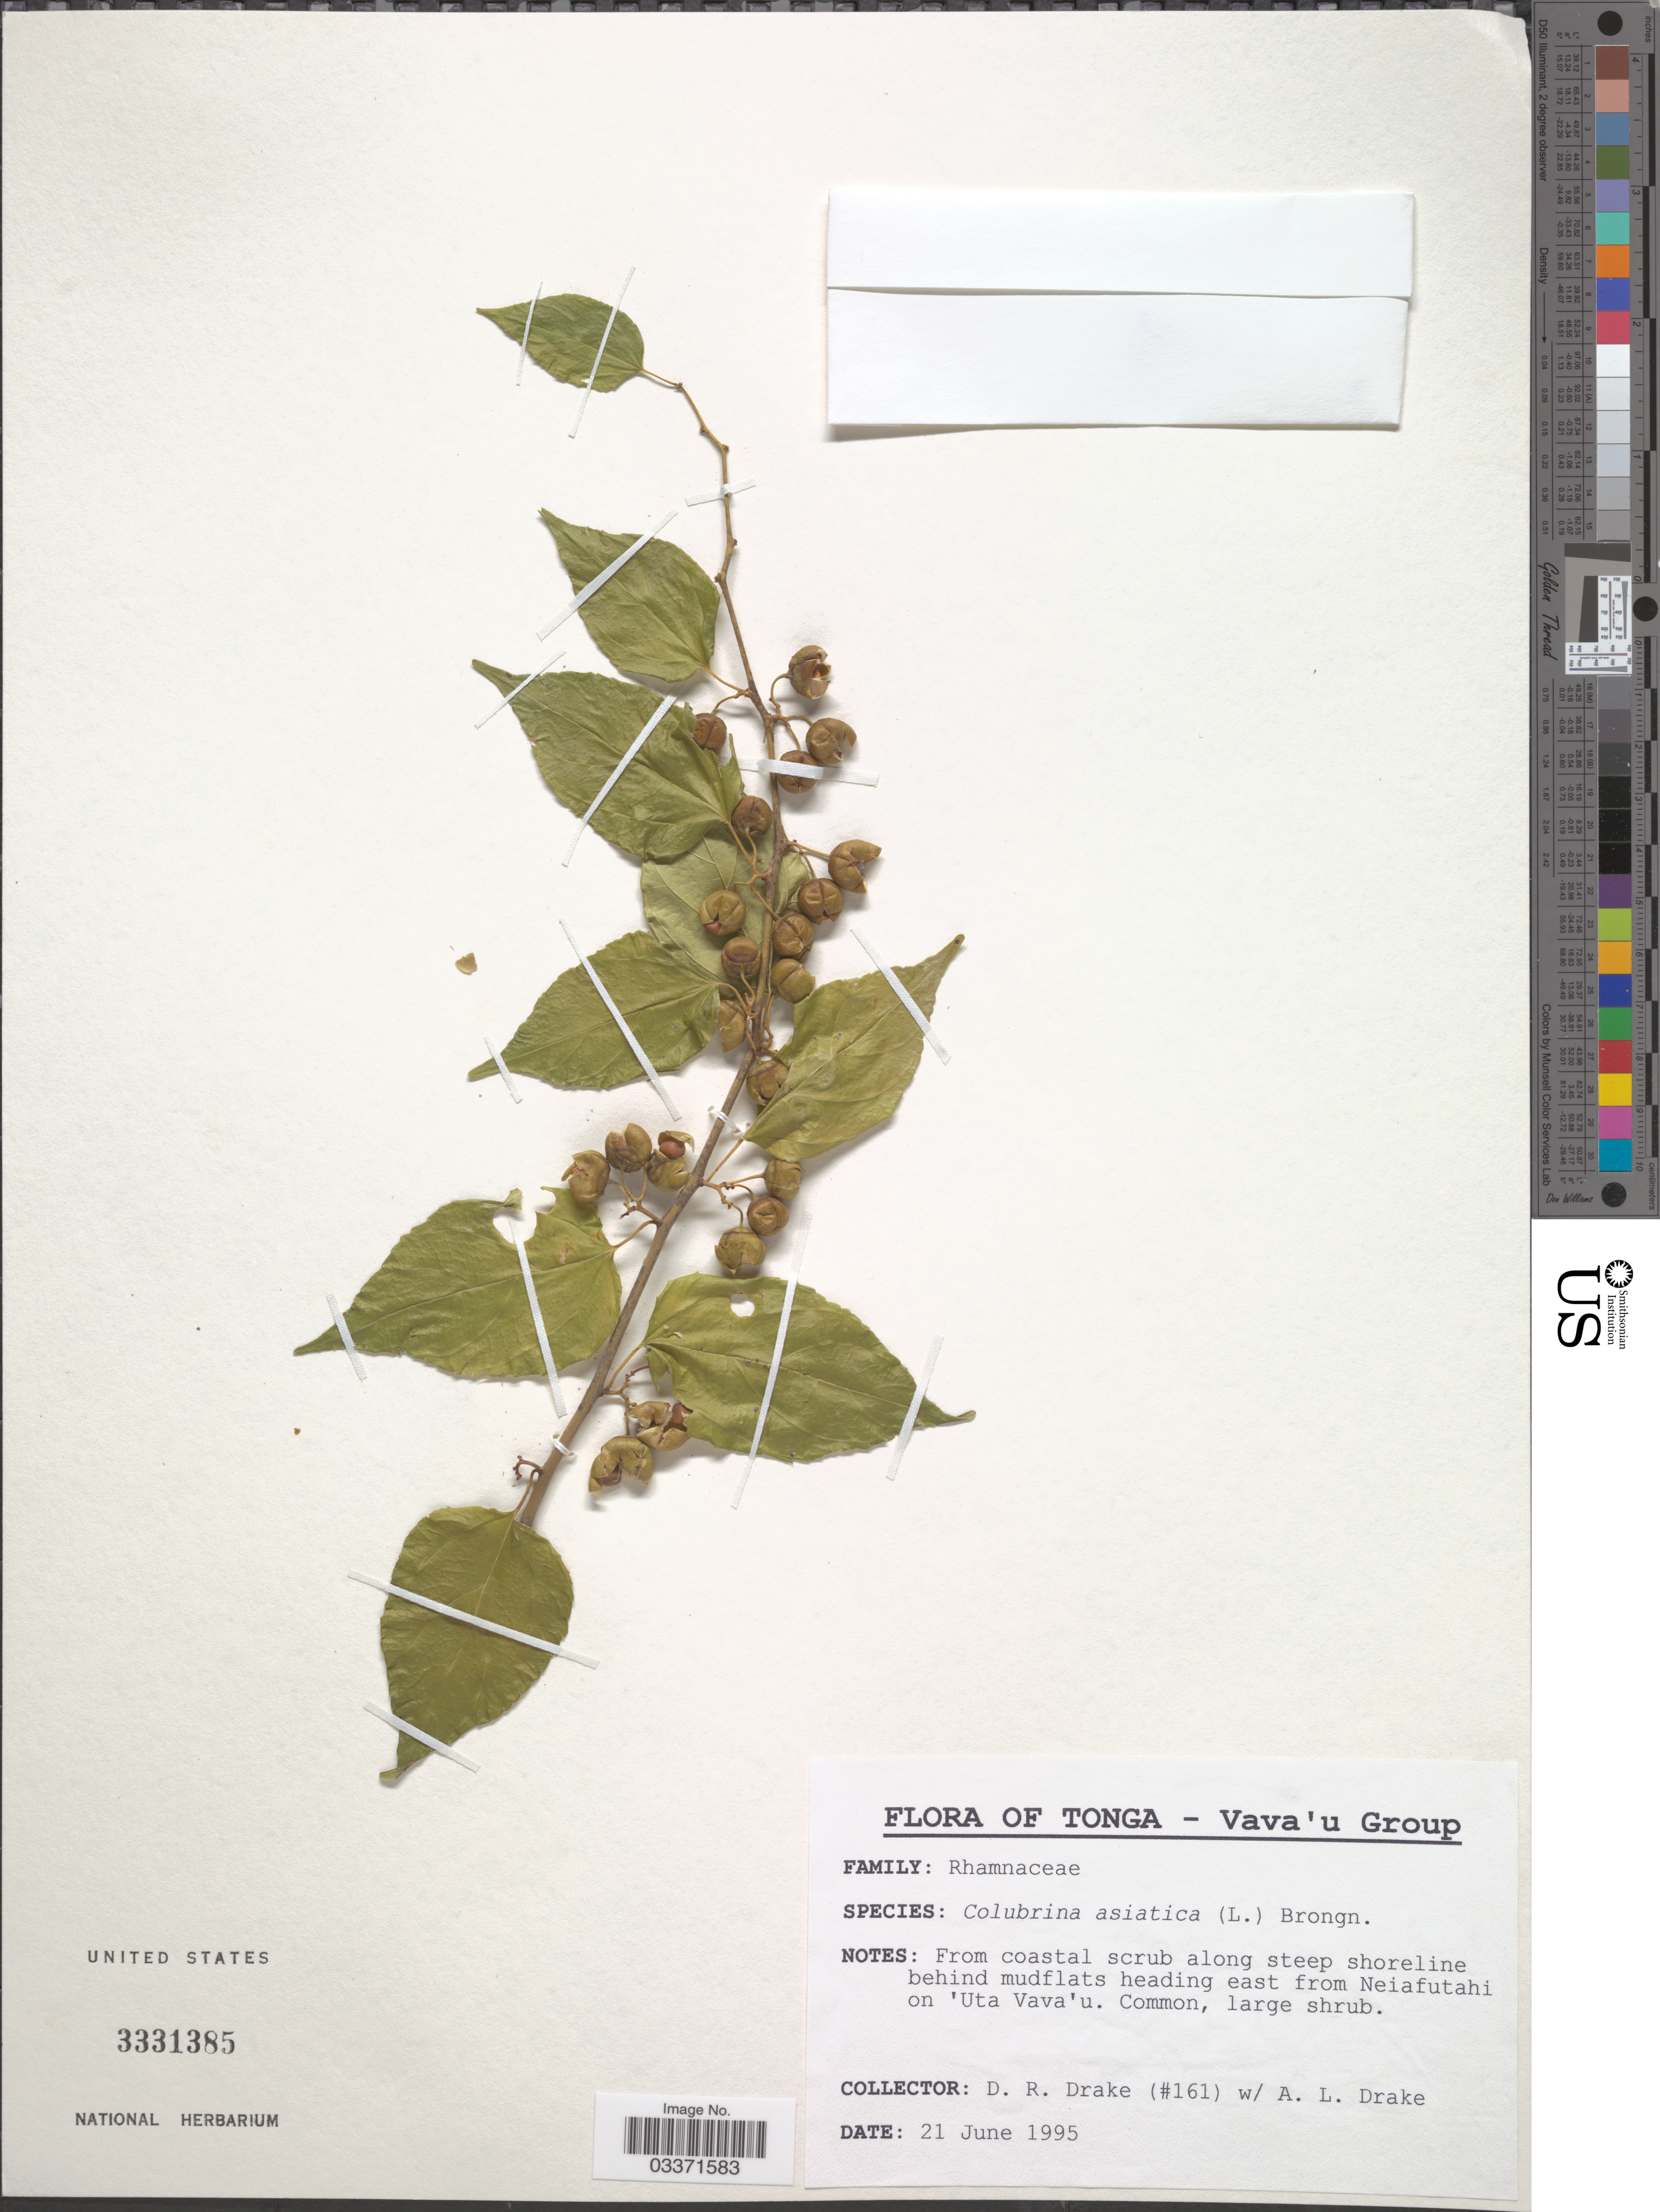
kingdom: Plantae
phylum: Tracheophyta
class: Magnoliopsida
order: Rosales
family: Rhamnaceae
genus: Colubrina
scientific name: Colubrina asiatica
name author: (L.) Brongn.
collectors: D.R. Drake & A. Drake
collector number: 161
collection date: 1995-06-21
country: Tonga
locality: Vava'u Group, From coastal scrub along steep shoreline behind mudflats heading east from Neiafutahi on 'Uta Vava'u.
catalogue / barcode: US 3331385